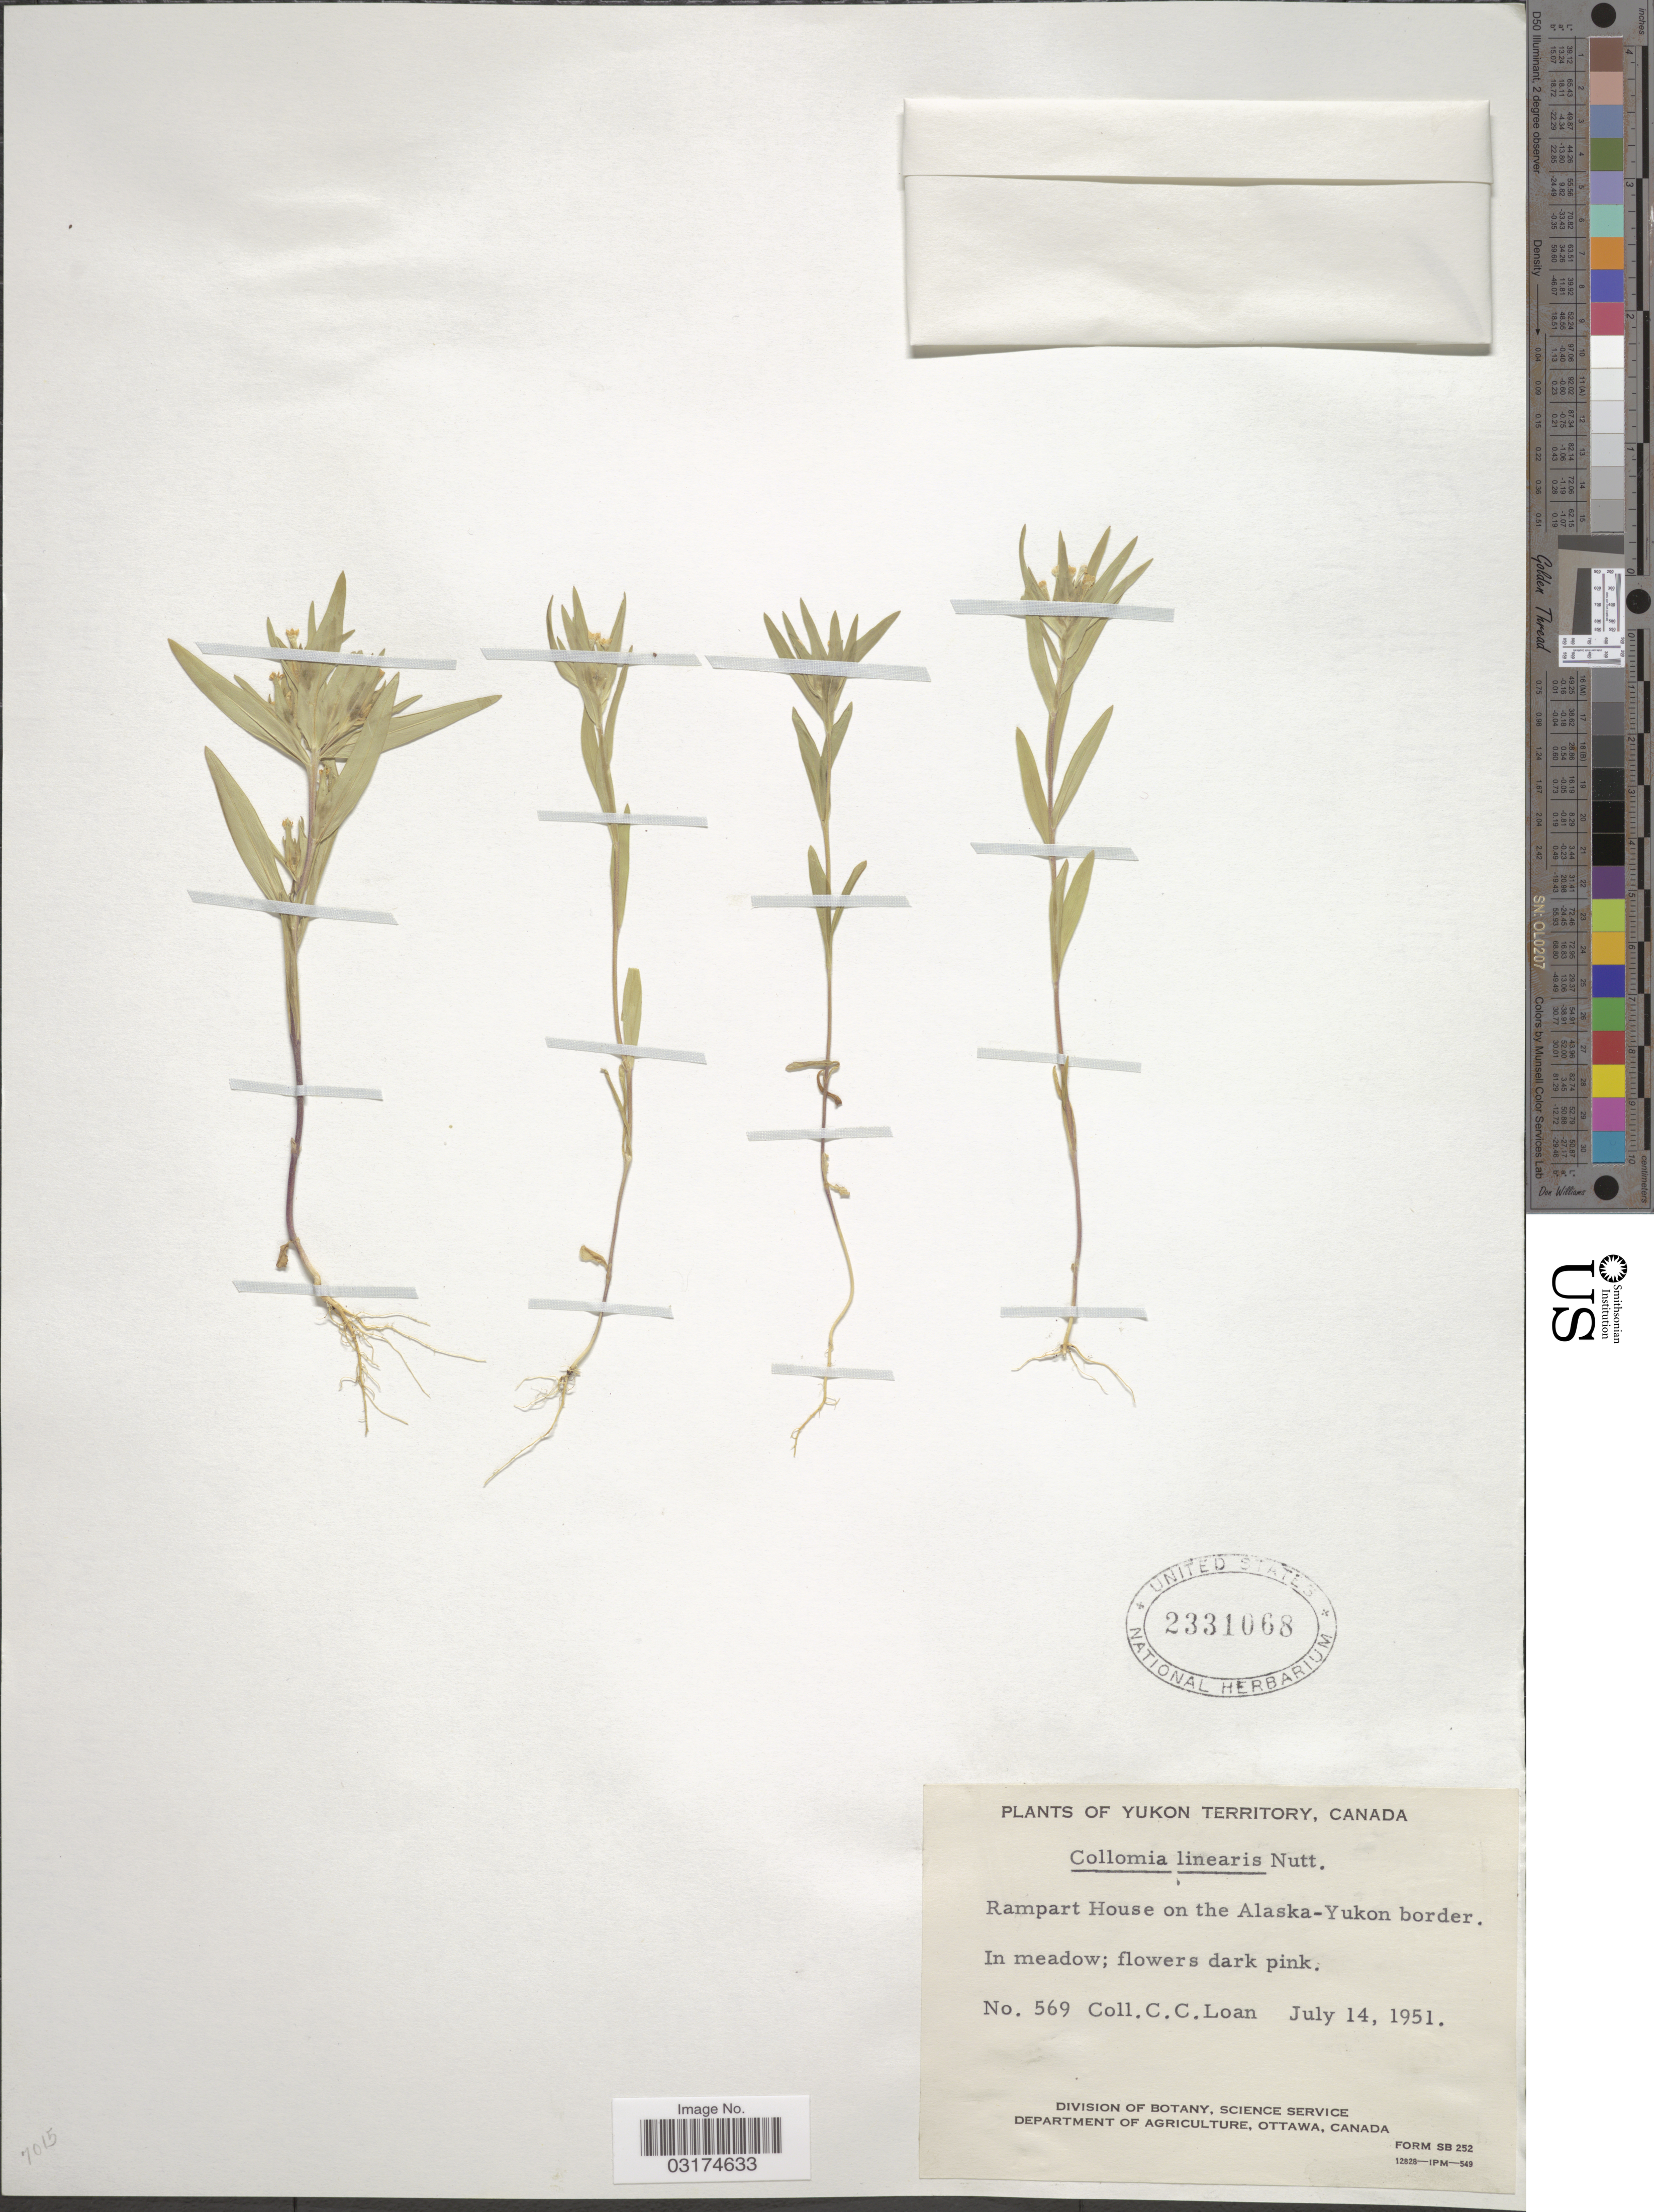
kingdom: Plantae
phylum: Tracheophyta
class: Magnoliopsida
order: Ericales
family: Polemoniaceae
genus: Collomia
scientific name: Collomia linearis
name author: Nutt.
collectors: C. Loan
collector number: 569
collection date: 1951-07-14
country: Canada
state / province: Yukon Territory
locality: Rampart House on the Alaska-Yukon border.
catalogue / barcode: US 2331068